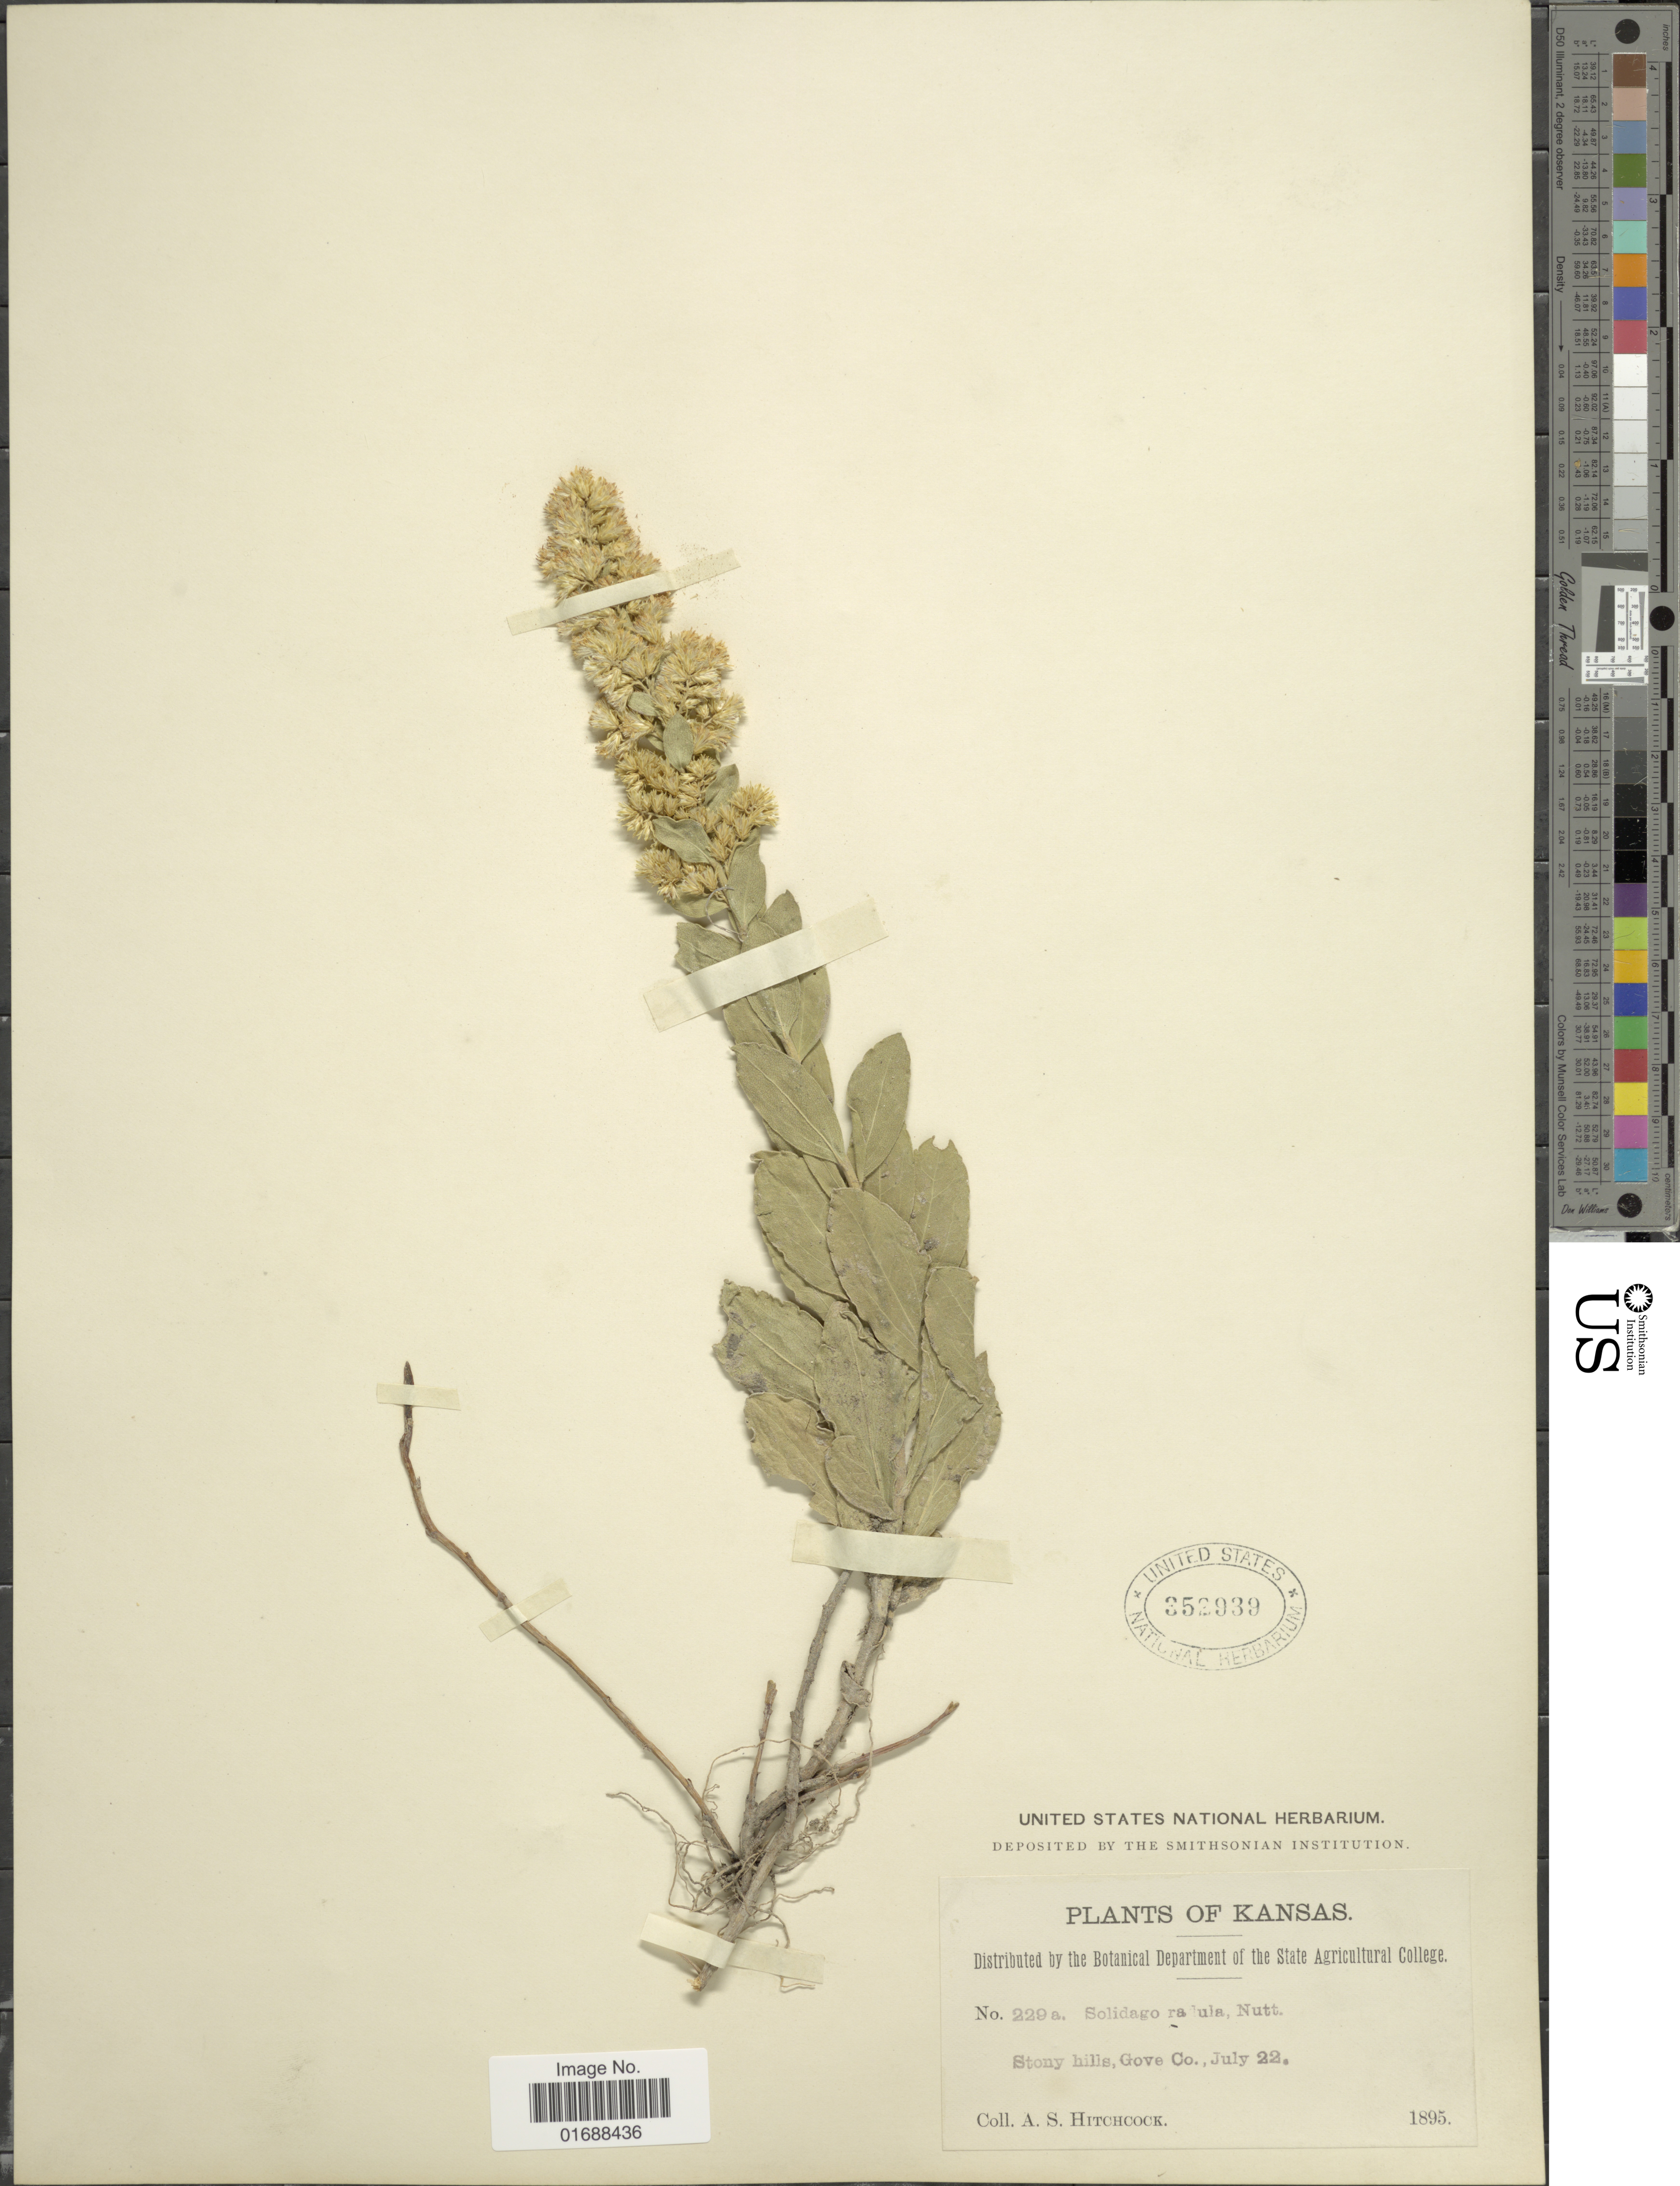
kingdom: Plantae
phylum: Tracheophyta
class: Magnoliopsida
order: Asterales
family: Asteraceae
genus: Solidago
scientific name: Solidago mollis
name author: Bartl.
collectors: A. S. Hitchcock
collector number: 229a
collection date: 1895-07-22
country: United States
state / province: Kansas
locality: Stony hills, Gove Co.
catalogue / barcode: US 352939